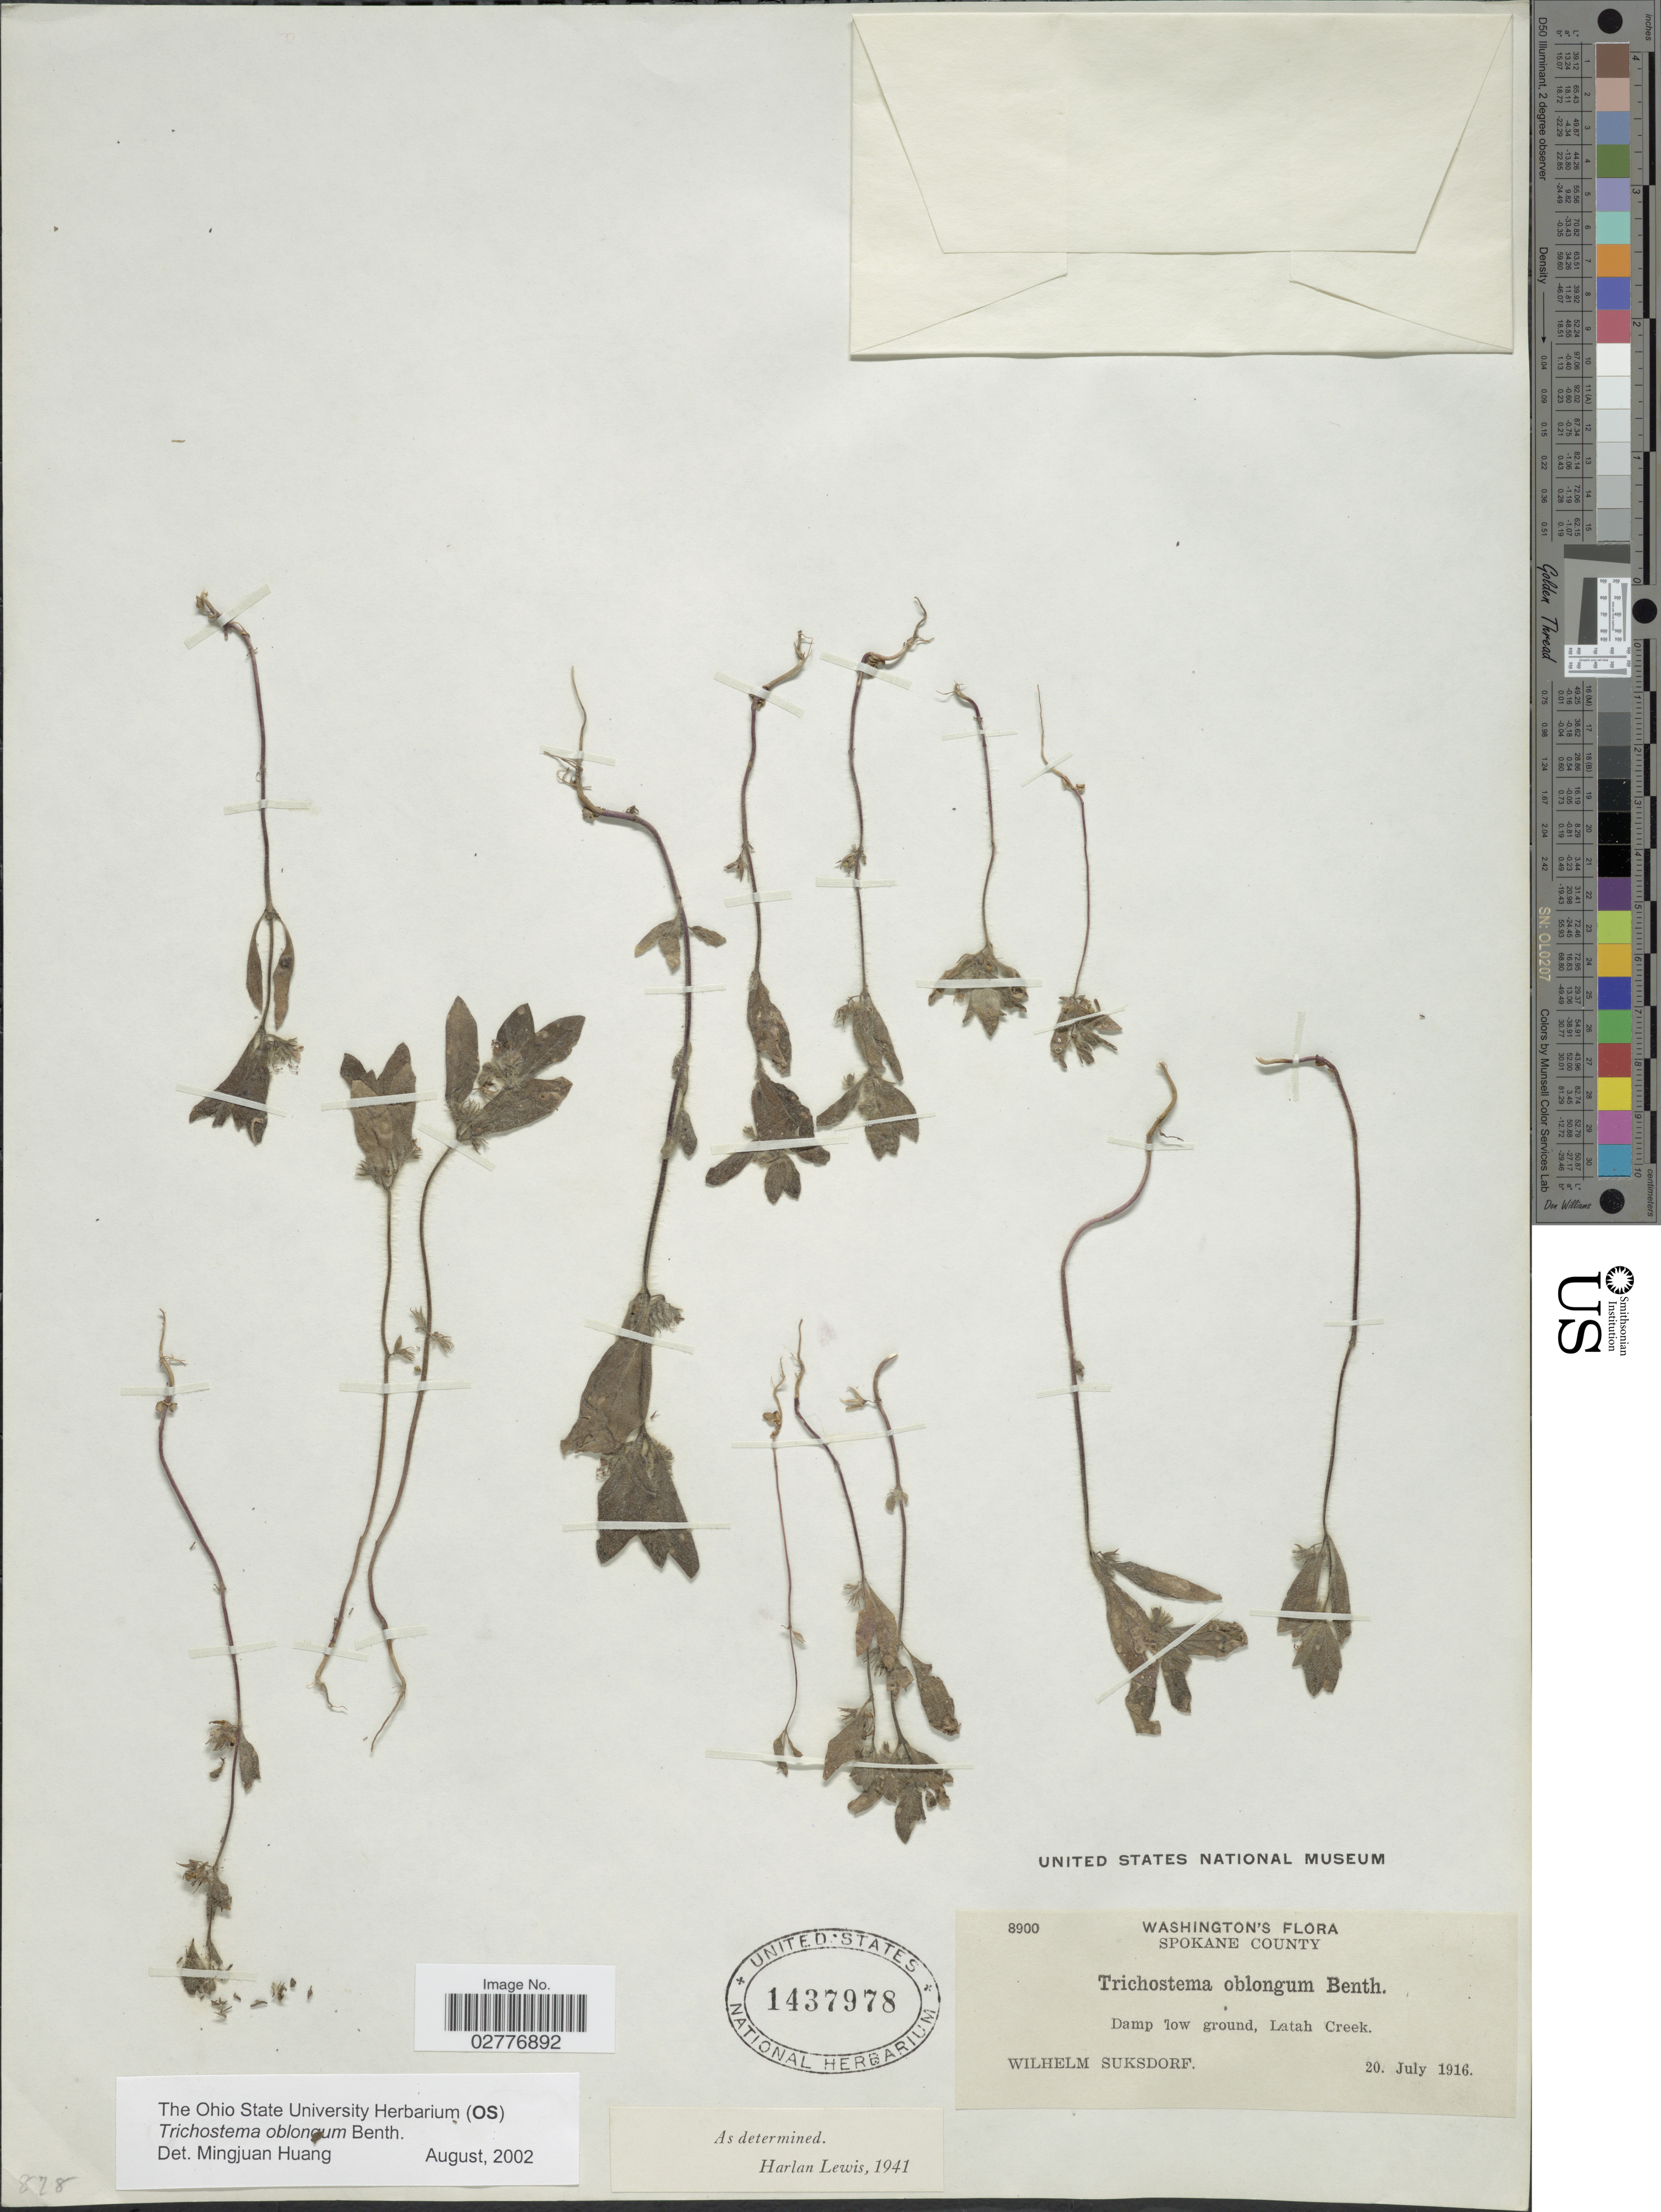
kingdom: Plantae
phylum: Tracheophyta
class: Magnoliopsida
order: Lamiales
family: Lamiaceae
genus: Trichostema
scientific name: Trichostema oblongum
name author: Benth.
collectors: W. N. Suksdorf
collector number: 8900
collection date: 1916-07-20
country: United States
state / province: Washington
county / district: Spokane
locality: Spokane County. Latah Creek.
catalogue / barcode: US 1437978